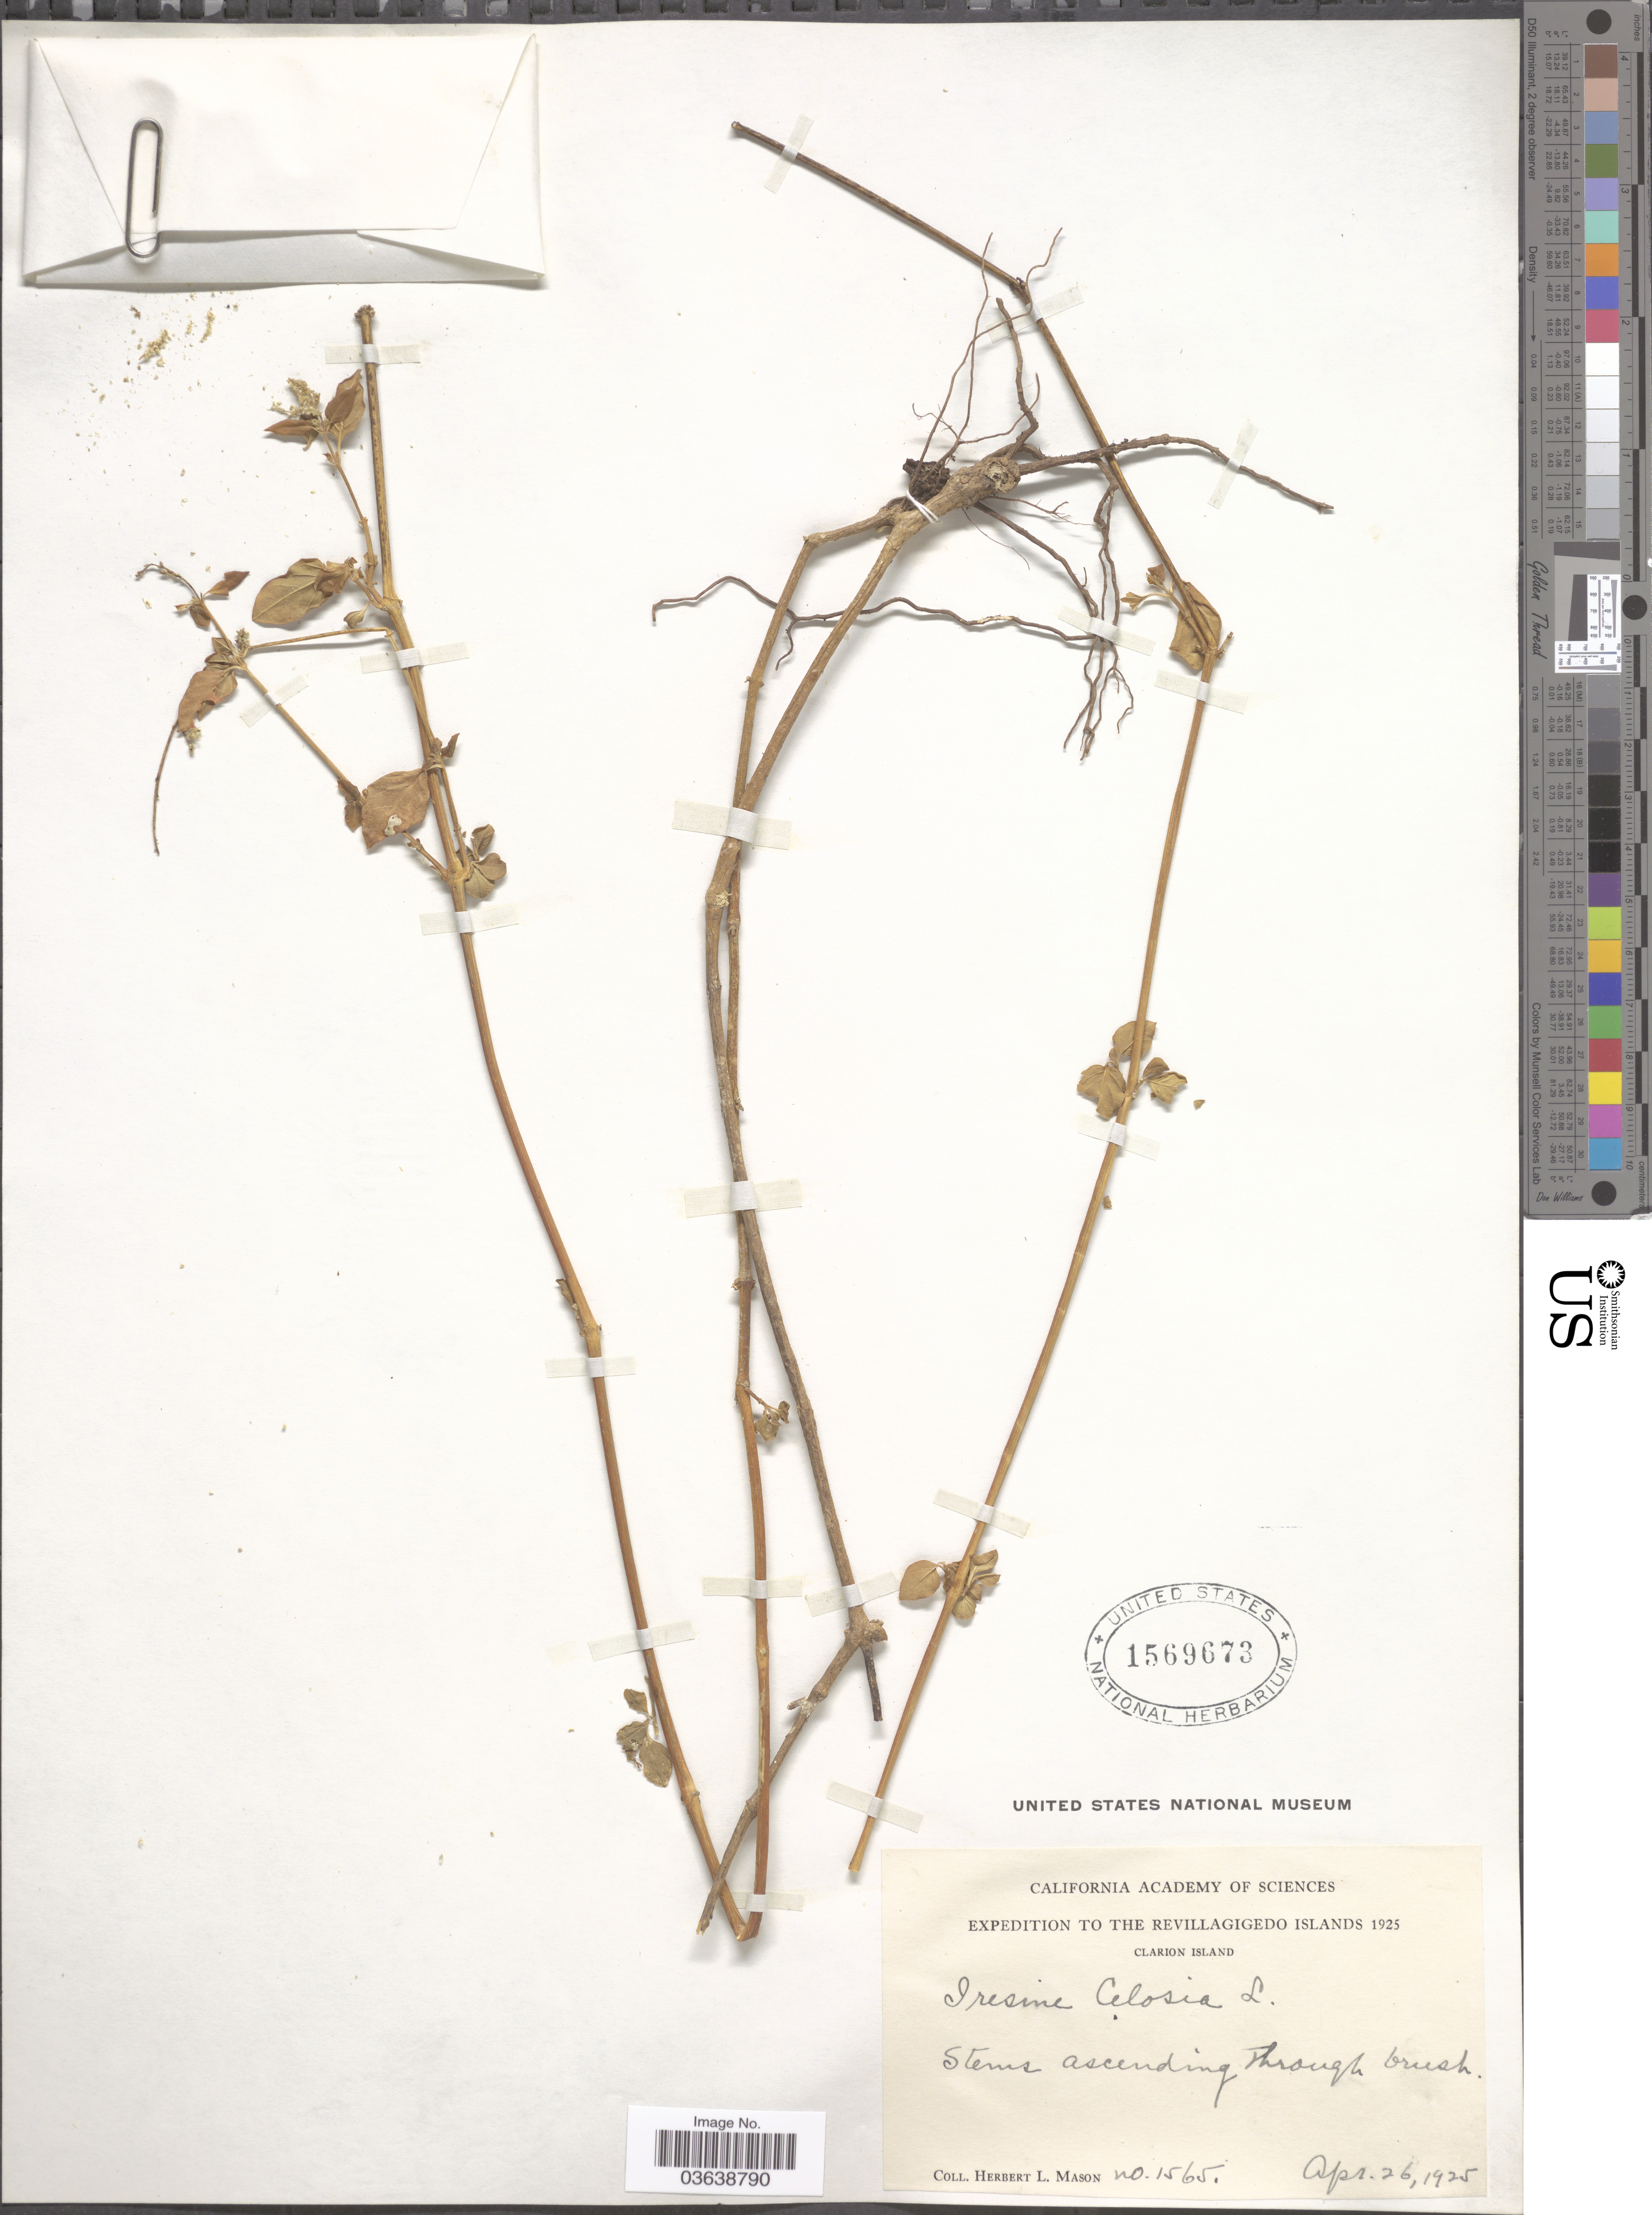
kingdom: Plantae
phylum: Tracheophyta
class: Magnoliopsida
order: Caryophyllales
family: Amaranthaceae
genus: Iresine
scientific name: Iresine celosia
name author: L.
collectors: H. L. Mason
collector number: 1565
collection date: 1925-04-26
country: Mexico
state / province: Colima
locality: The Revillagigedo Islands. Clarion Island.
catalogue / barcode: US 1569673